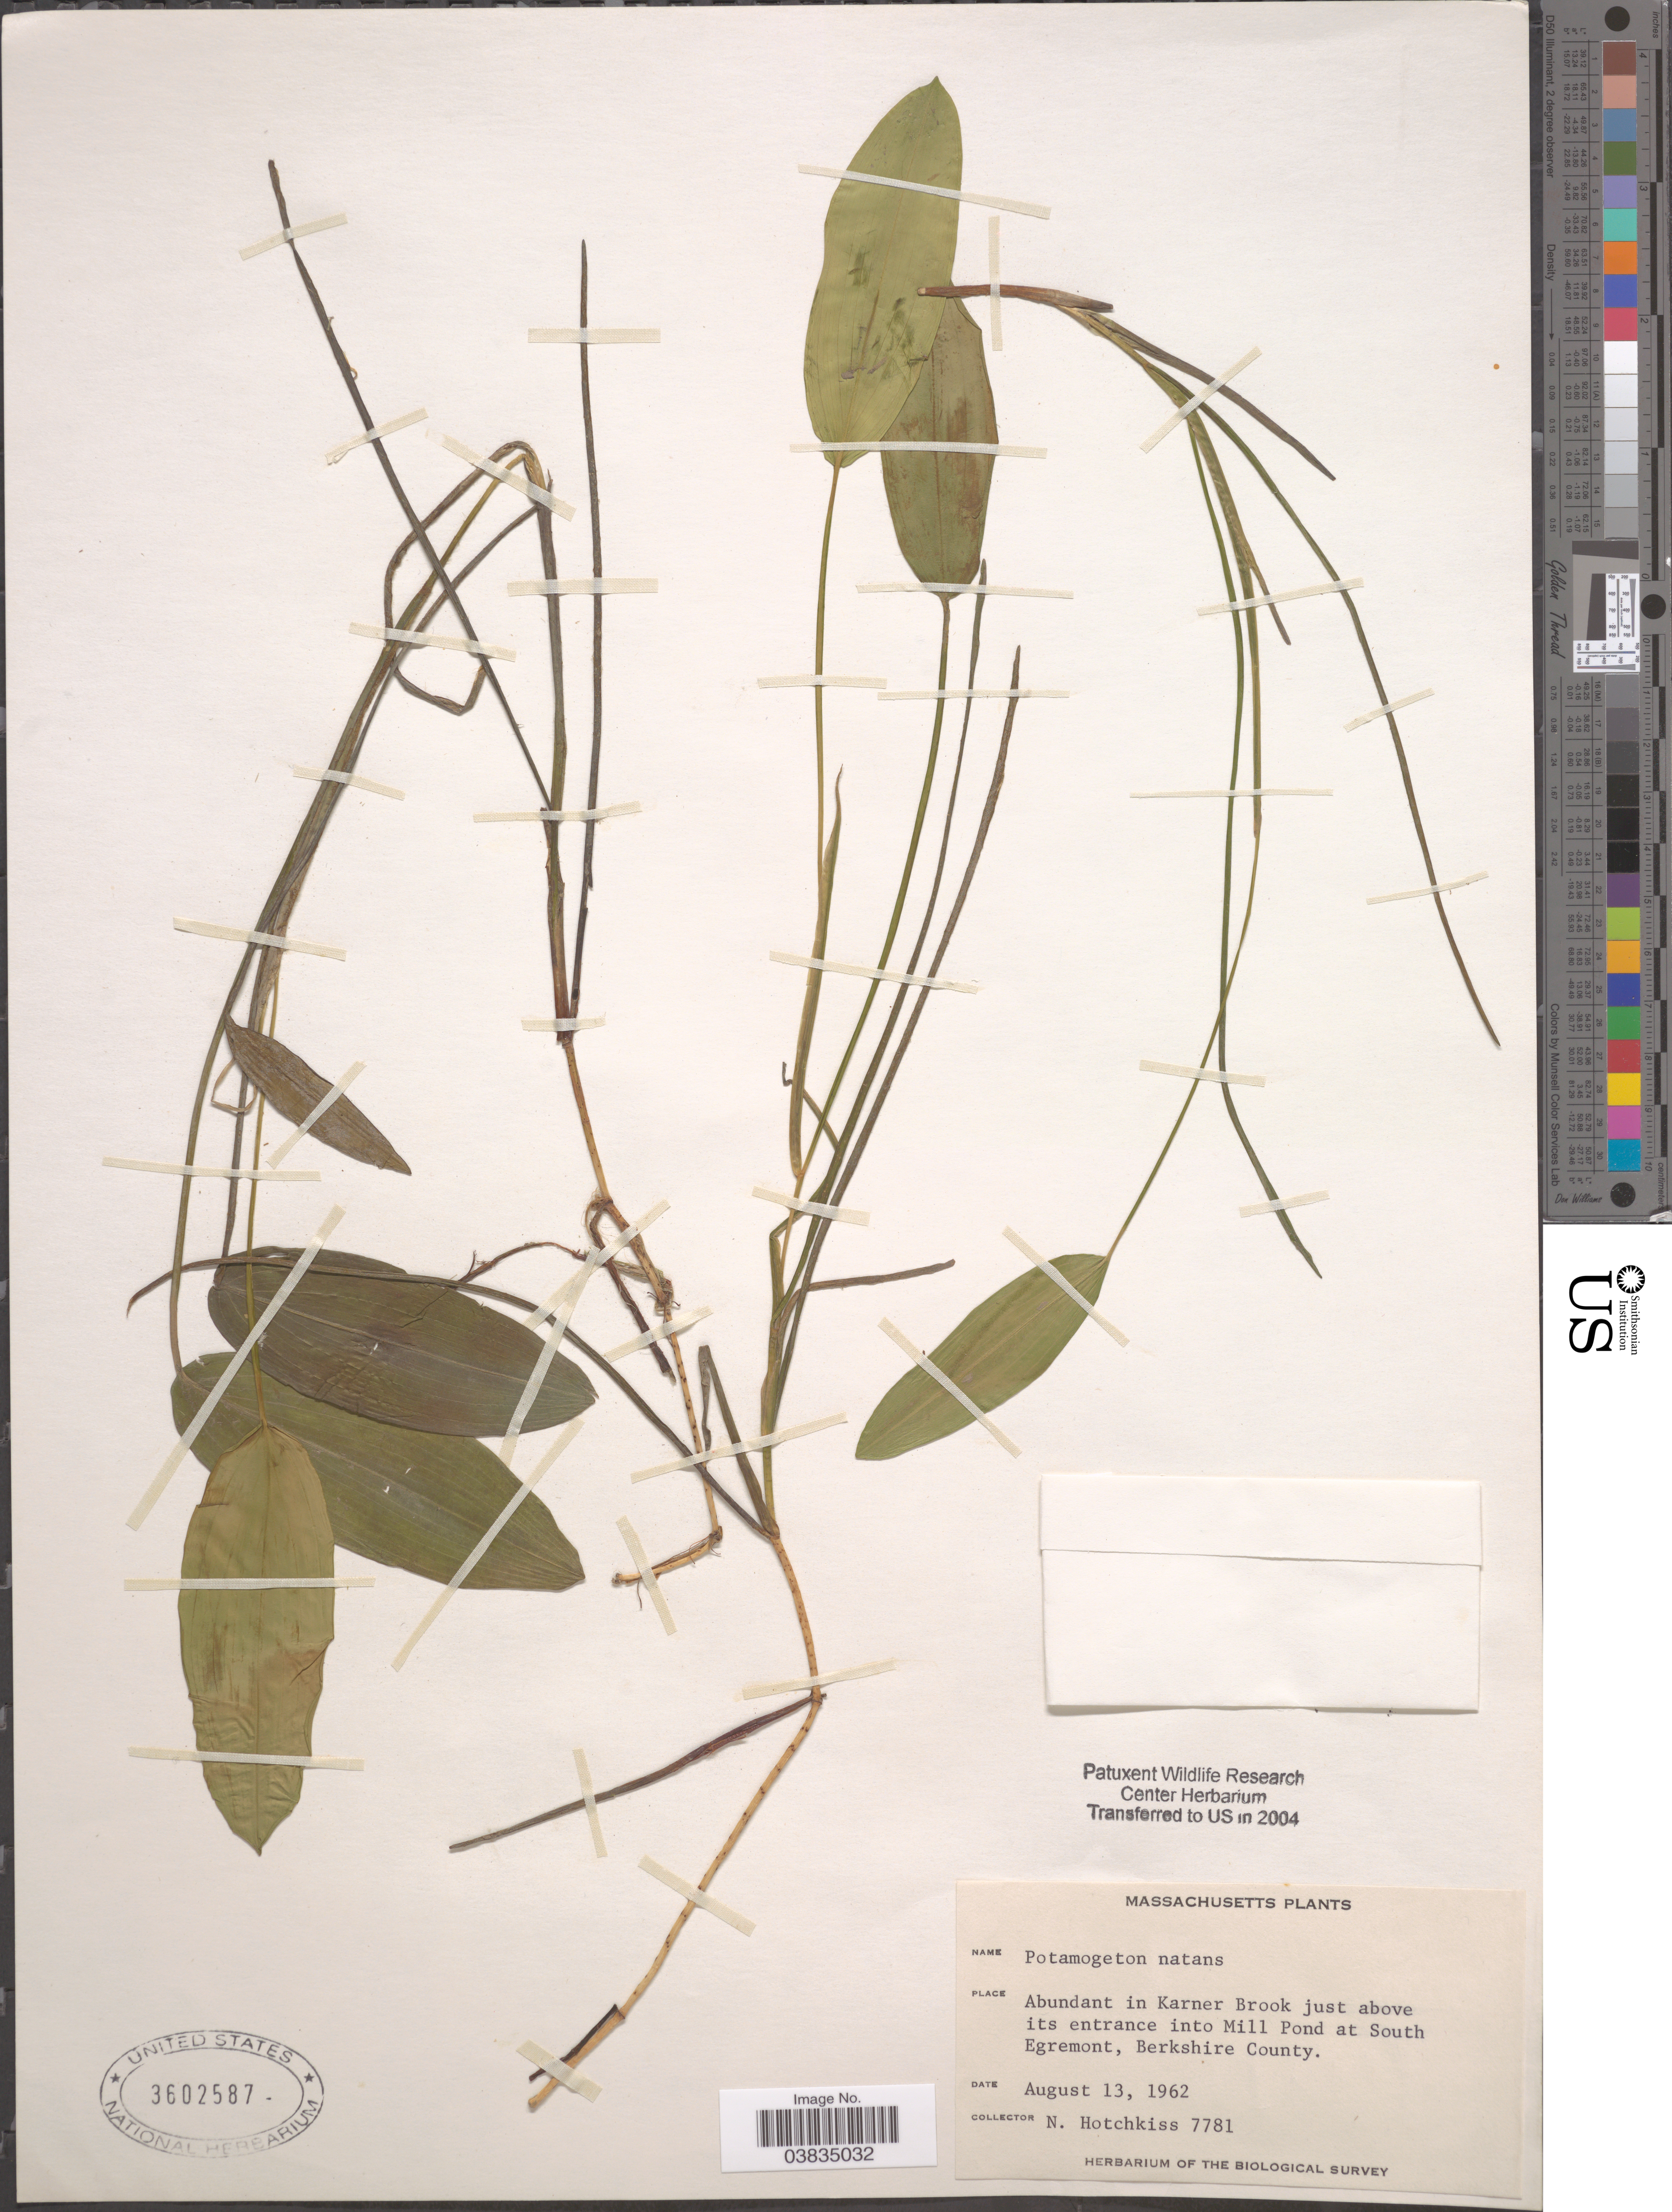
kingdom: Plantae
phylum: Tracheophyta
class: Liliopsida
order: Alismatales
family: Potamogetonaceae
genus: Potamogeton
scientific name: Potamogeton natans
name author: L.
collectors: N. Hotchkiss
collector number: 7781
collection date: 1962-08-13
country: United States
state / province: Massachusetts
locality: Abundant in Karner Brook just above its entrance into Mill Pond at South Egremont, Berkshire County.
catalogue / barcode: US 3602587